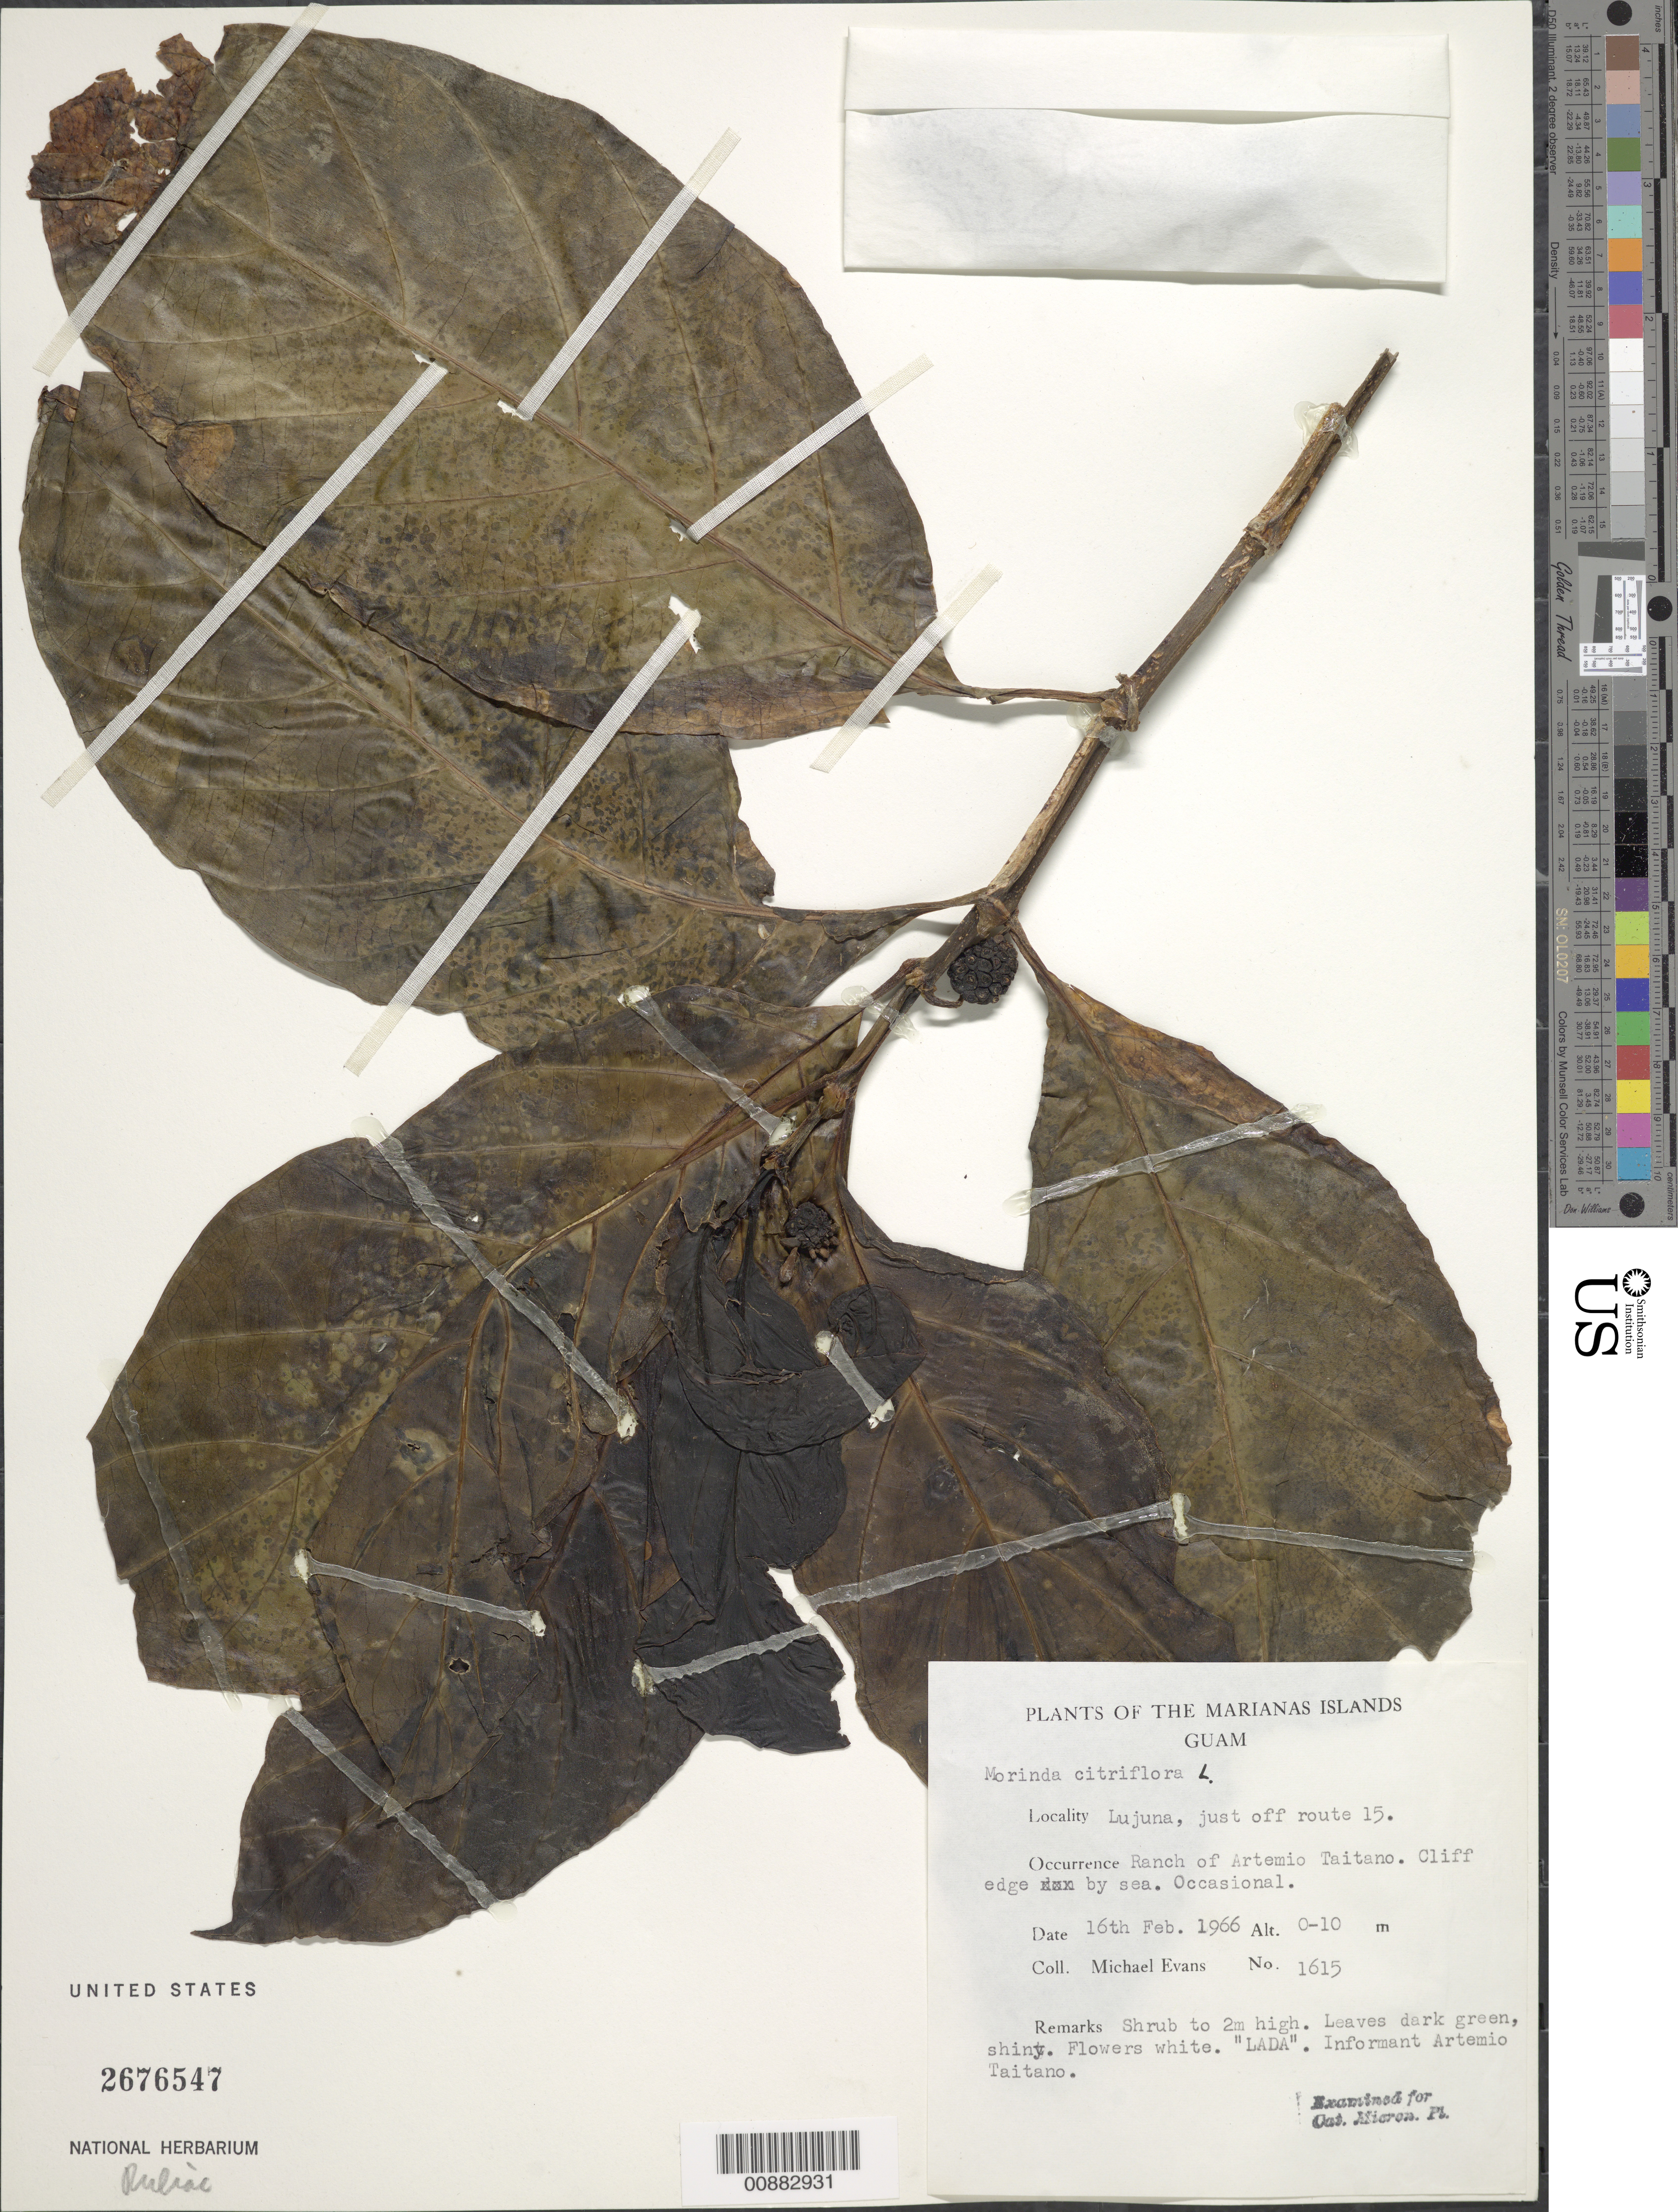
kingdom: Plantae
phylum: Tracheophyta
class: Magnoliopsida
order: Gentianales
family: Rubiaceae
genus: Morinda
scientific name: Morinda citrifolia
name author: L.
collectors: M. Evans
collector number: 1615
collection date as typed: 16 Feb 1966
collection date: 1966-02-16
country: Guam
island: Guam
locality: Lujuna, just off route 15.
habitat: Ranch of Artemio Taitano. Cliff edge by sea. Occasional.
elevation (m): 0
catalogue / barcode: US 2676547